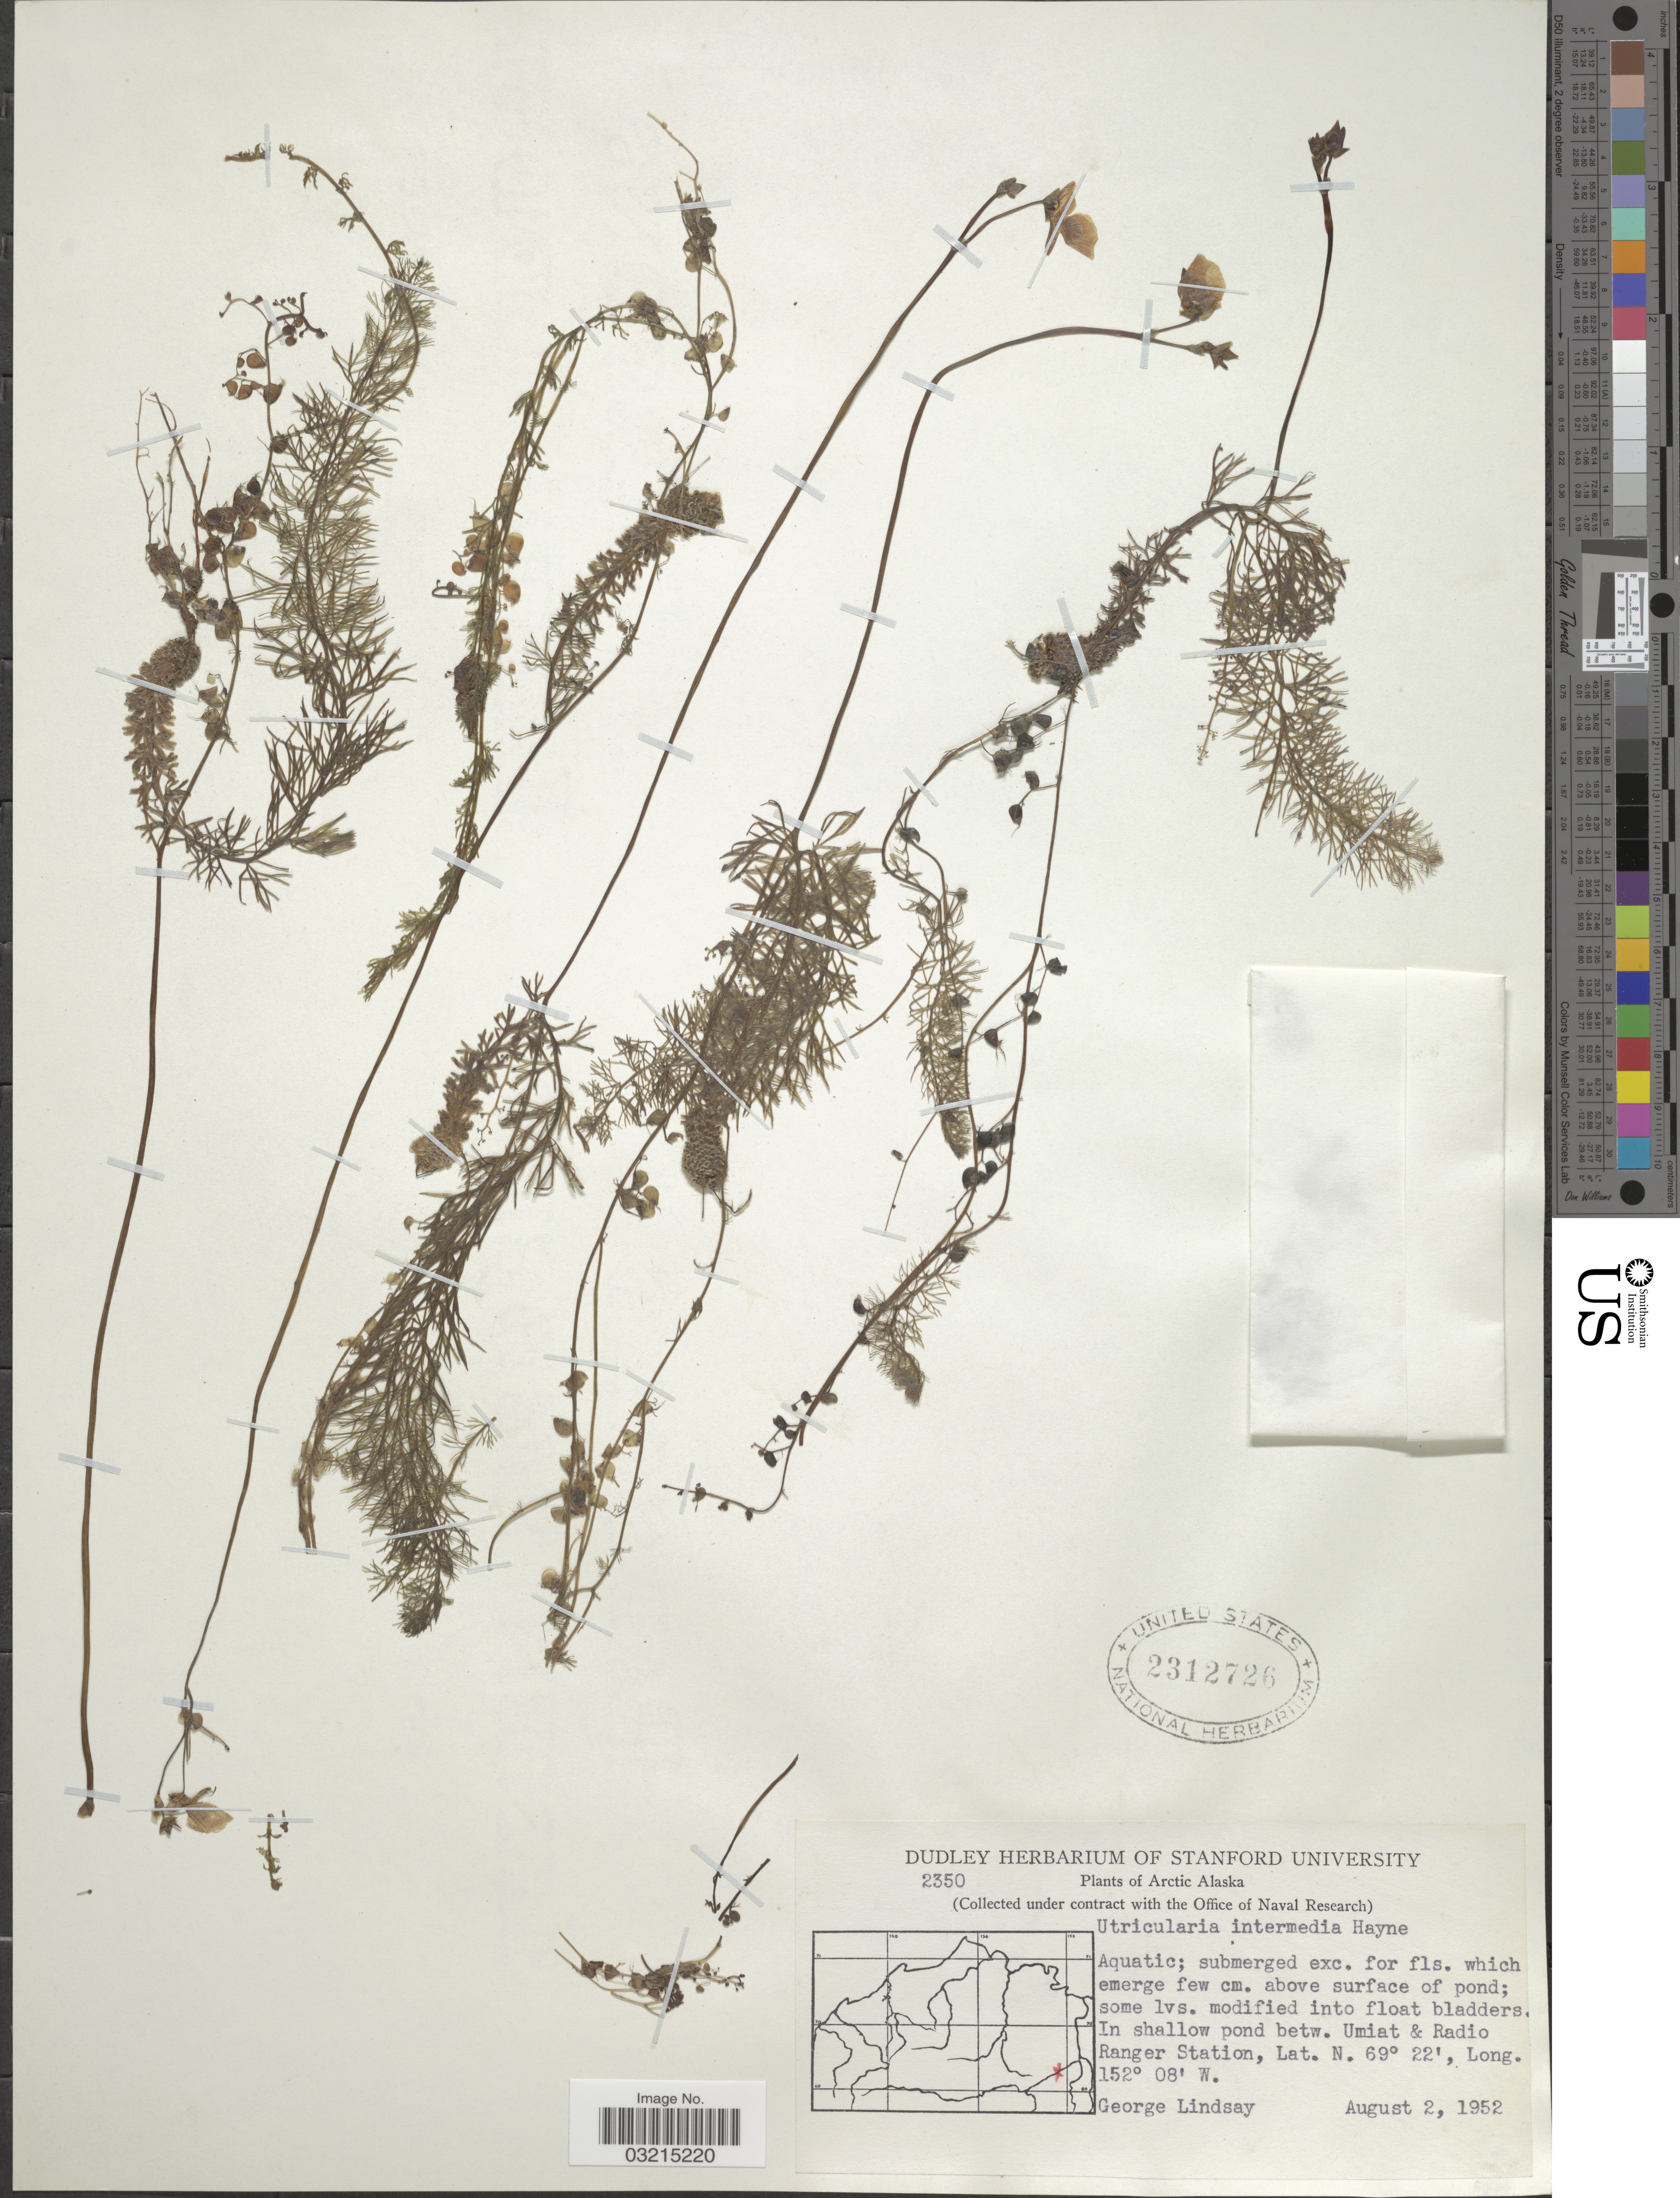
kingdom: Plantae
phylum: Tracheophyta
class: Magnoliopsida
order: Lamiales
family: Lentibulariaceae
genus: Utricularia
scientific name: Utricularia intermedia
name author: Hayne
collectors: G. Lindsay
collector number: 2350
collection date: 1952-08-02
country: United States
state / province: Alaska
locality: Arctic Alaska. In shallow pond betw. Umiat & Radio Ranger Station.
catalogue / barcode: US 2312726